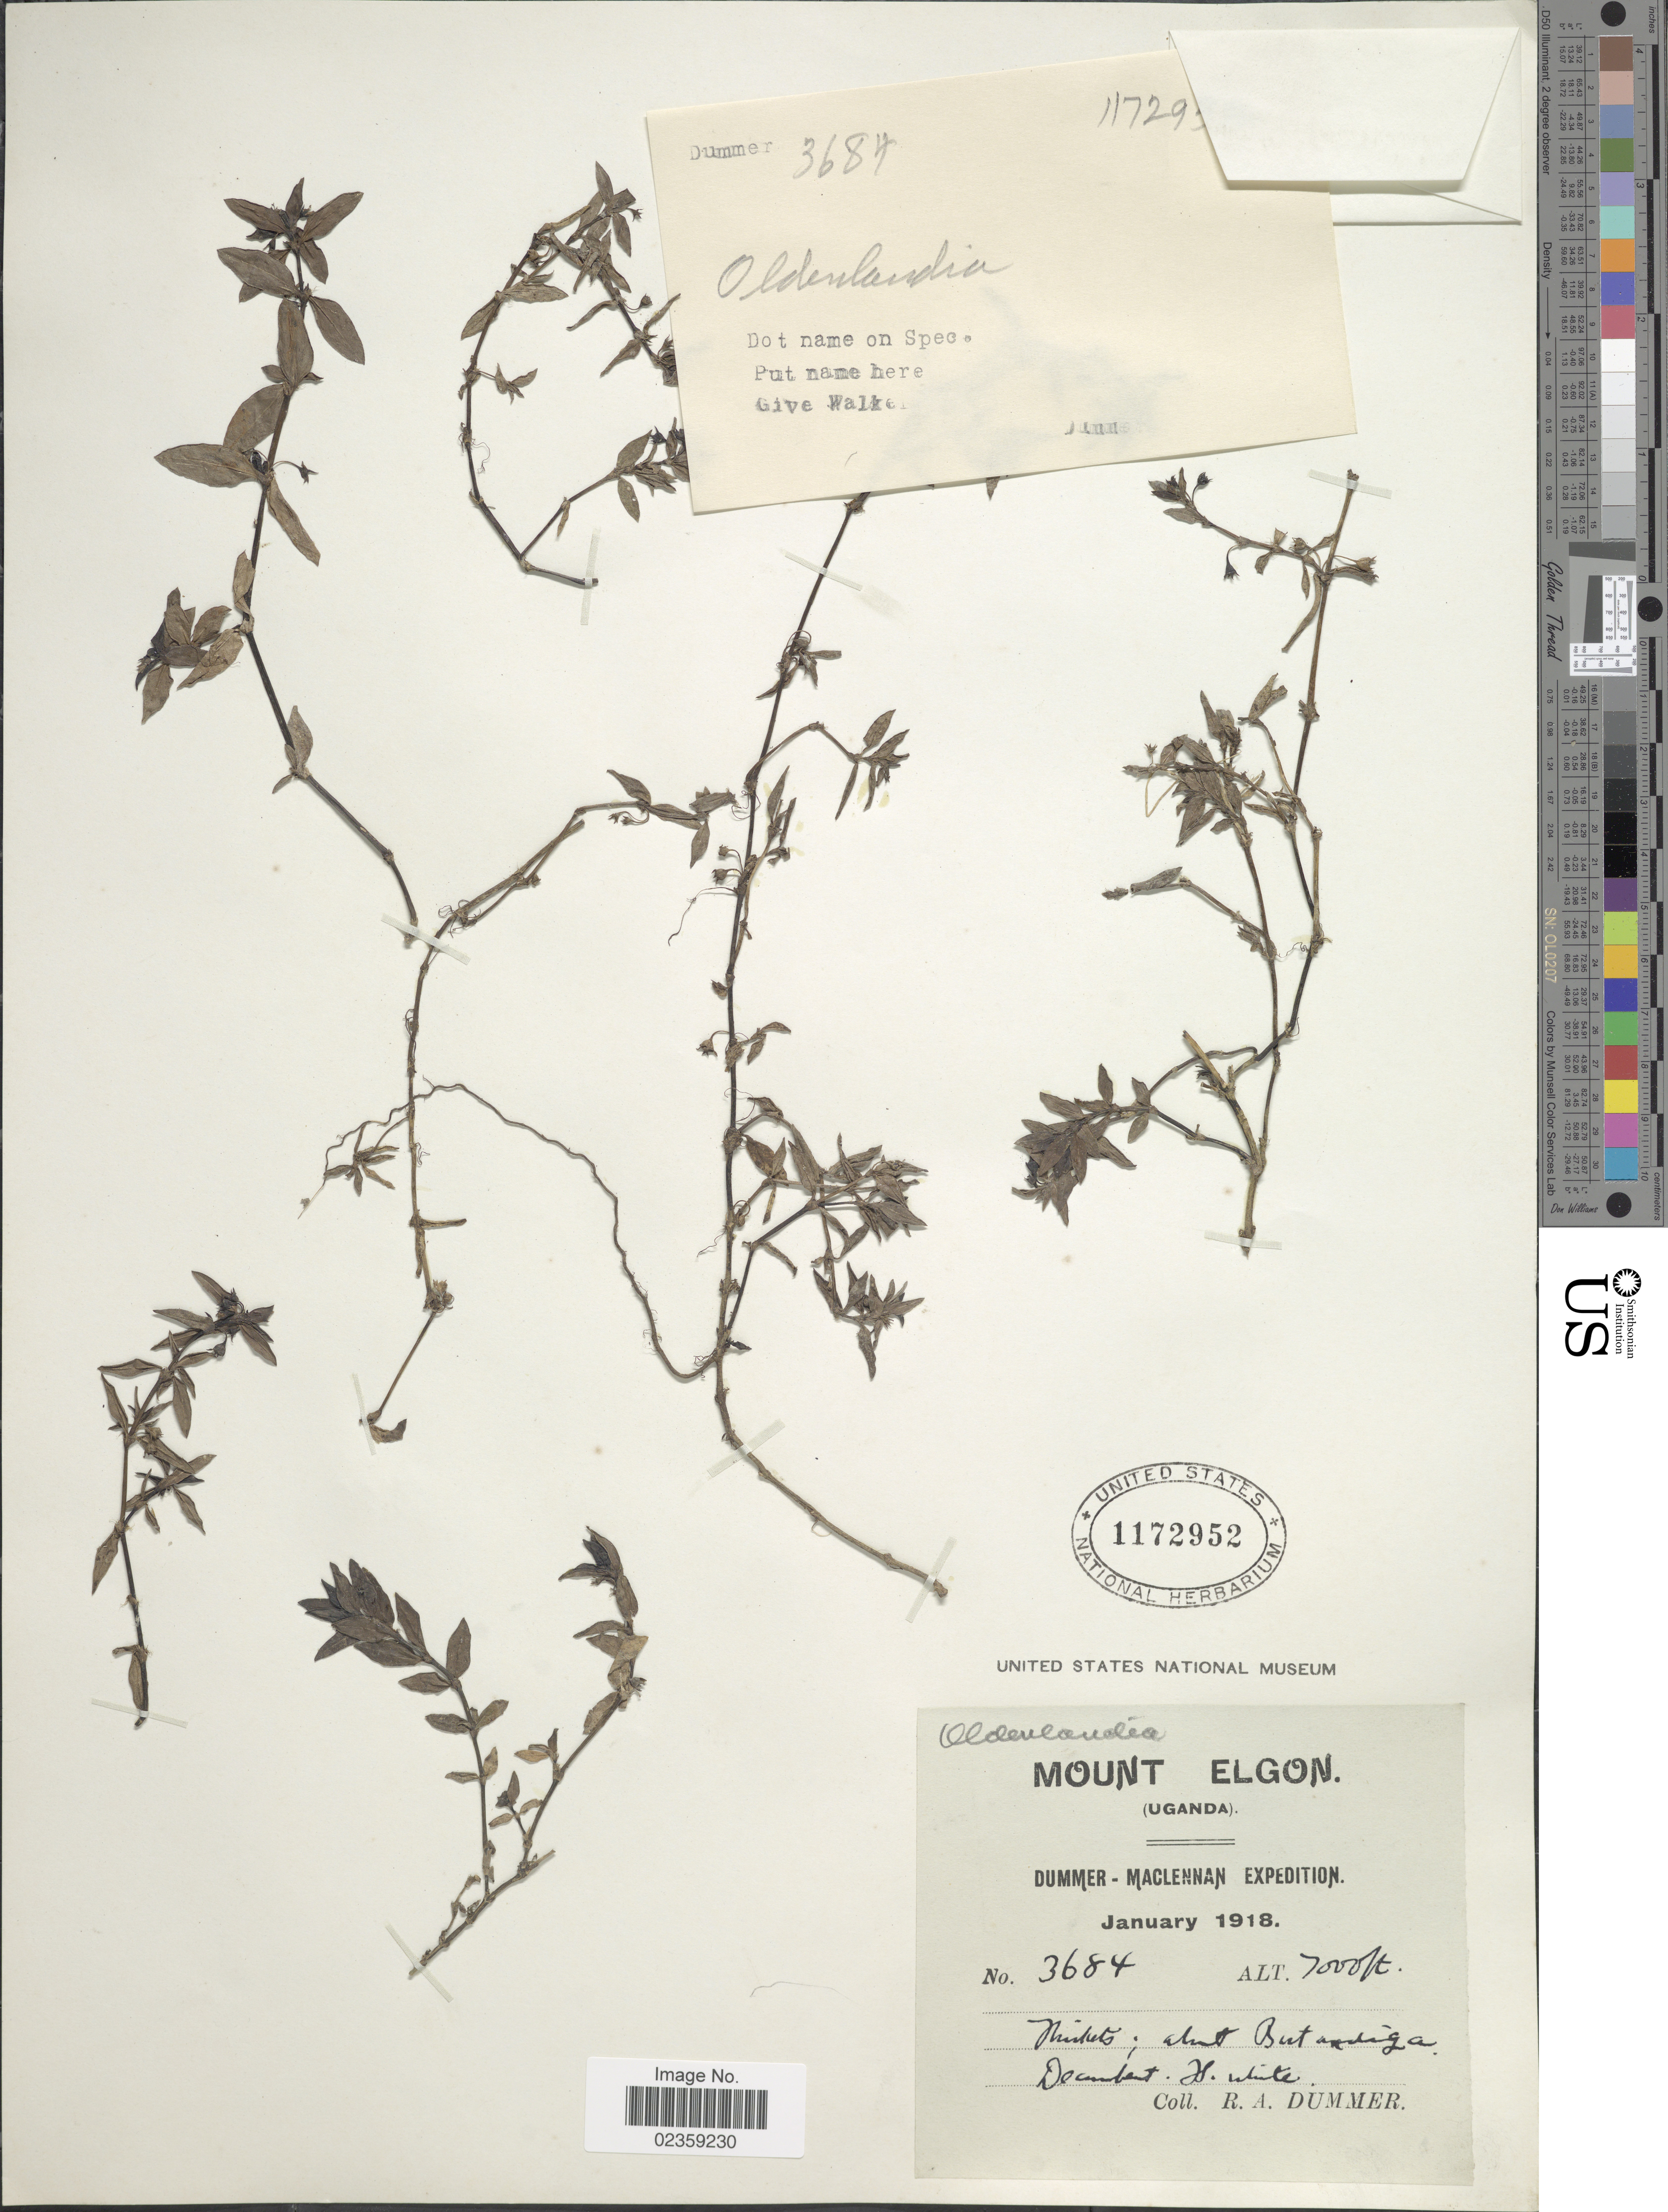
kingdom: Plantae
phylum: Tracheophyta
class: Magnoliopsida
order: Gentianales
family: Rubiaceae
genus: Oldenlandia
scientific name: Oldenlandia sp.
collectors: R. Dümmer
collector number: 3684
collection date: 1918-01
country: Uganda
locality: Mount Elgon. [illegible text]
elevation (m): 2134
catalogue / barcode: US 1172952